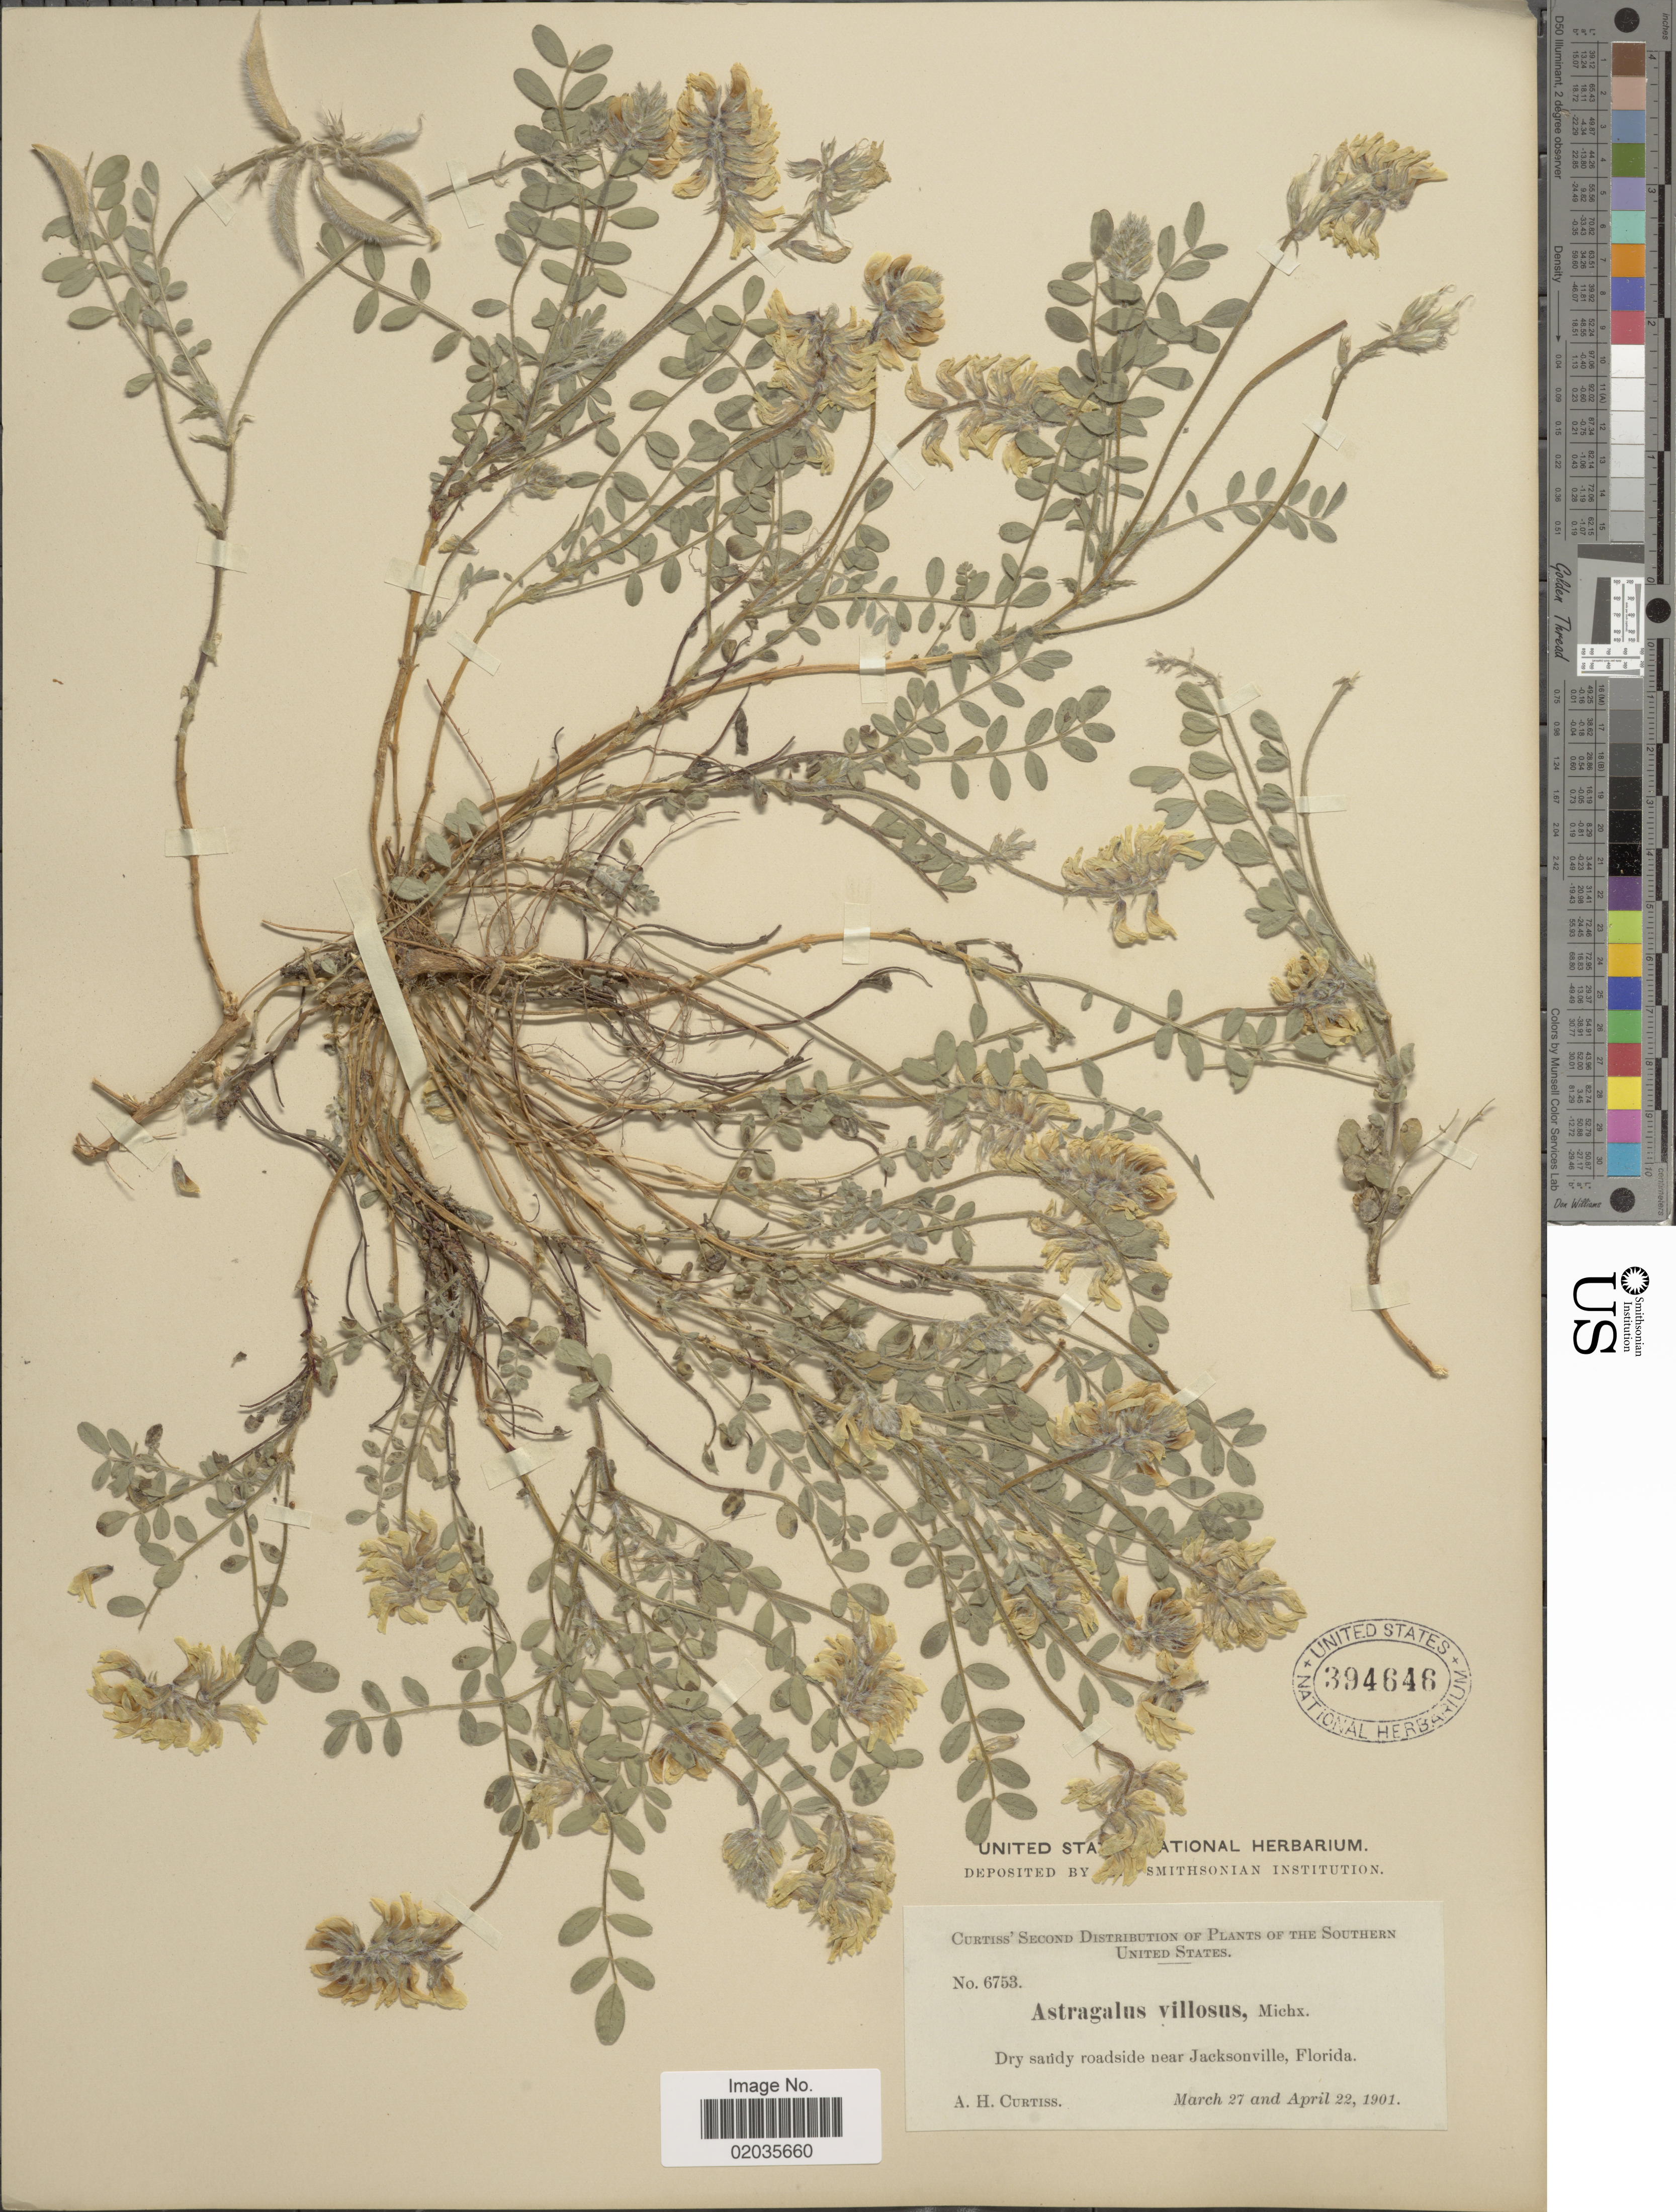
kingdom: Plantae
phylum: Tracheophyta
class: Magnoliopsida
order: Fabales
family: Fabaceae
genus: Astragalus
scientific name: Astragalus villosus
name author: Michx.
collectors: A. H. Curtiss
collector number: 6753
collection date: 1901-03-27/1901-04-22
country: United States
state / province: Florida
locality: Southern United States. near Jacksonville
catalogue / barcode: US 394646